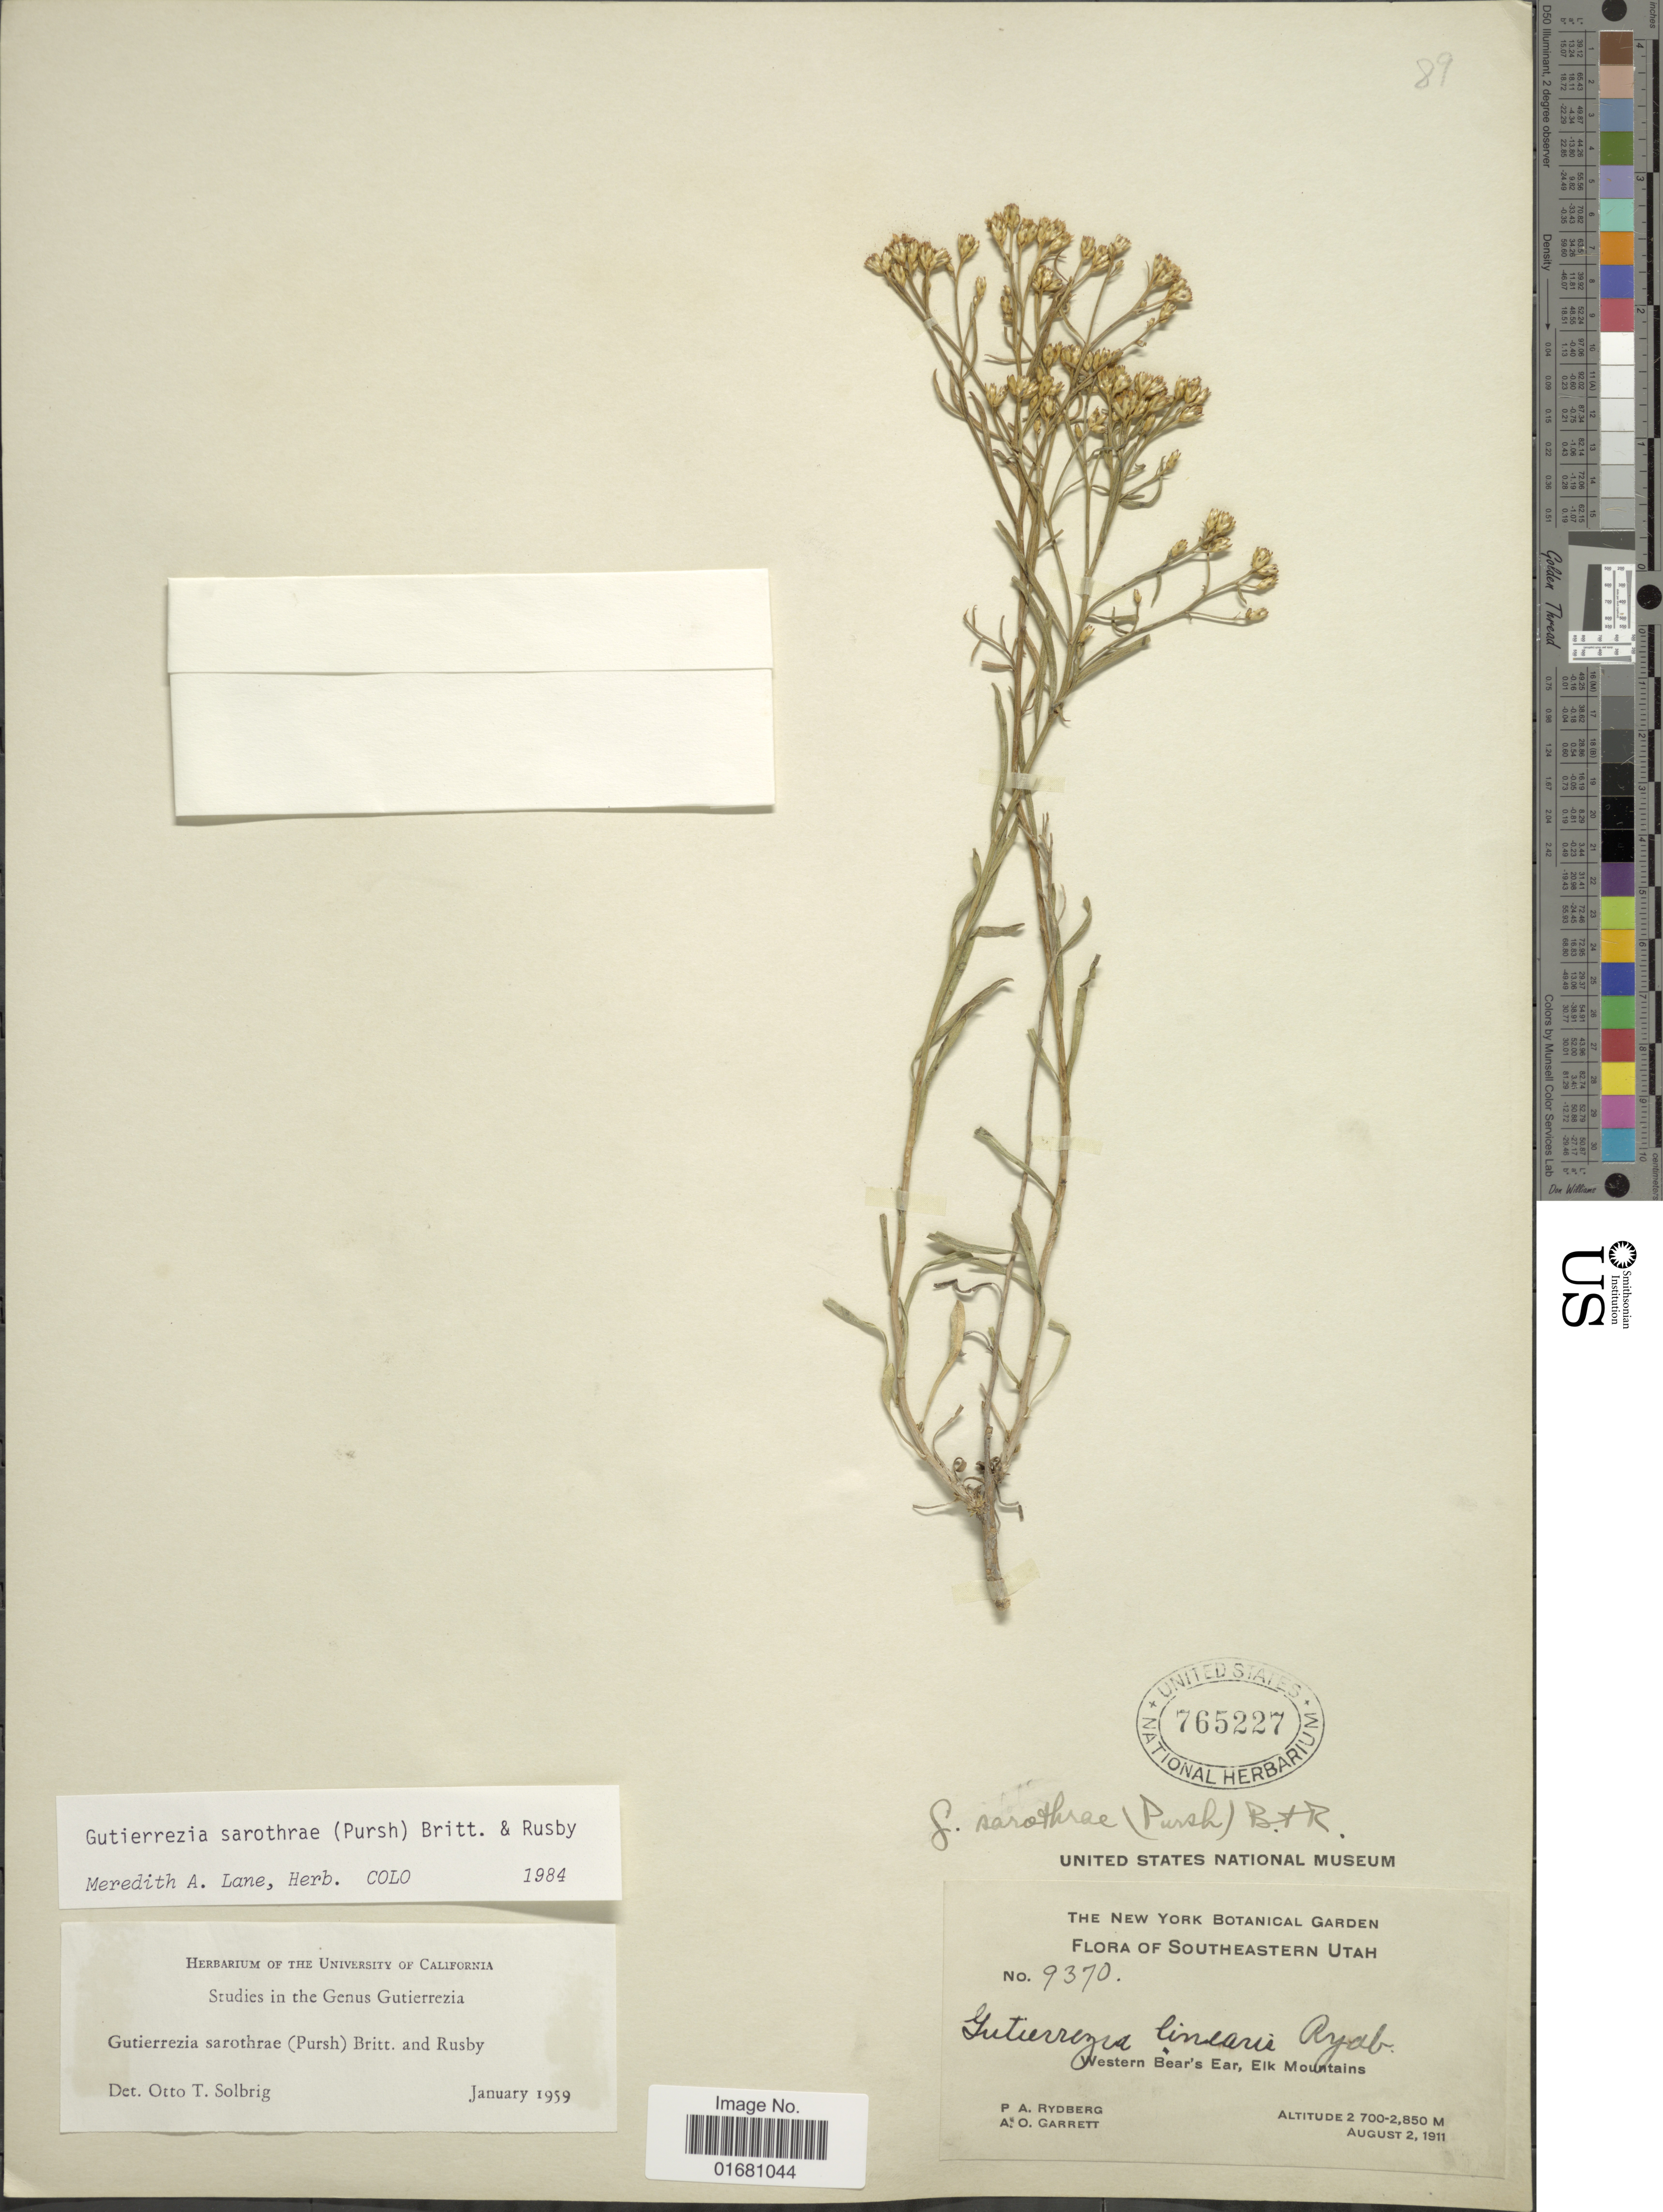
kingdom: Plantae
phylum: Tracheophyta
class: Magnoliopsida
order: Asterales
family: Asteraceae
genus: Gutierrezia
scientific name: Gutierrezia sarothrae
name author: (Pursh) Britton & Rusby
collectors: P. A. Rydberg & A. O. Garrett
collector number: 9370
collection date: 1911-08-02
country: United States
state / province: Utah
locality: Southeastern Utah, Western Bear's Ear, Elk Mountains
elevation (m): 2700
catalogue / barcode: US 765227